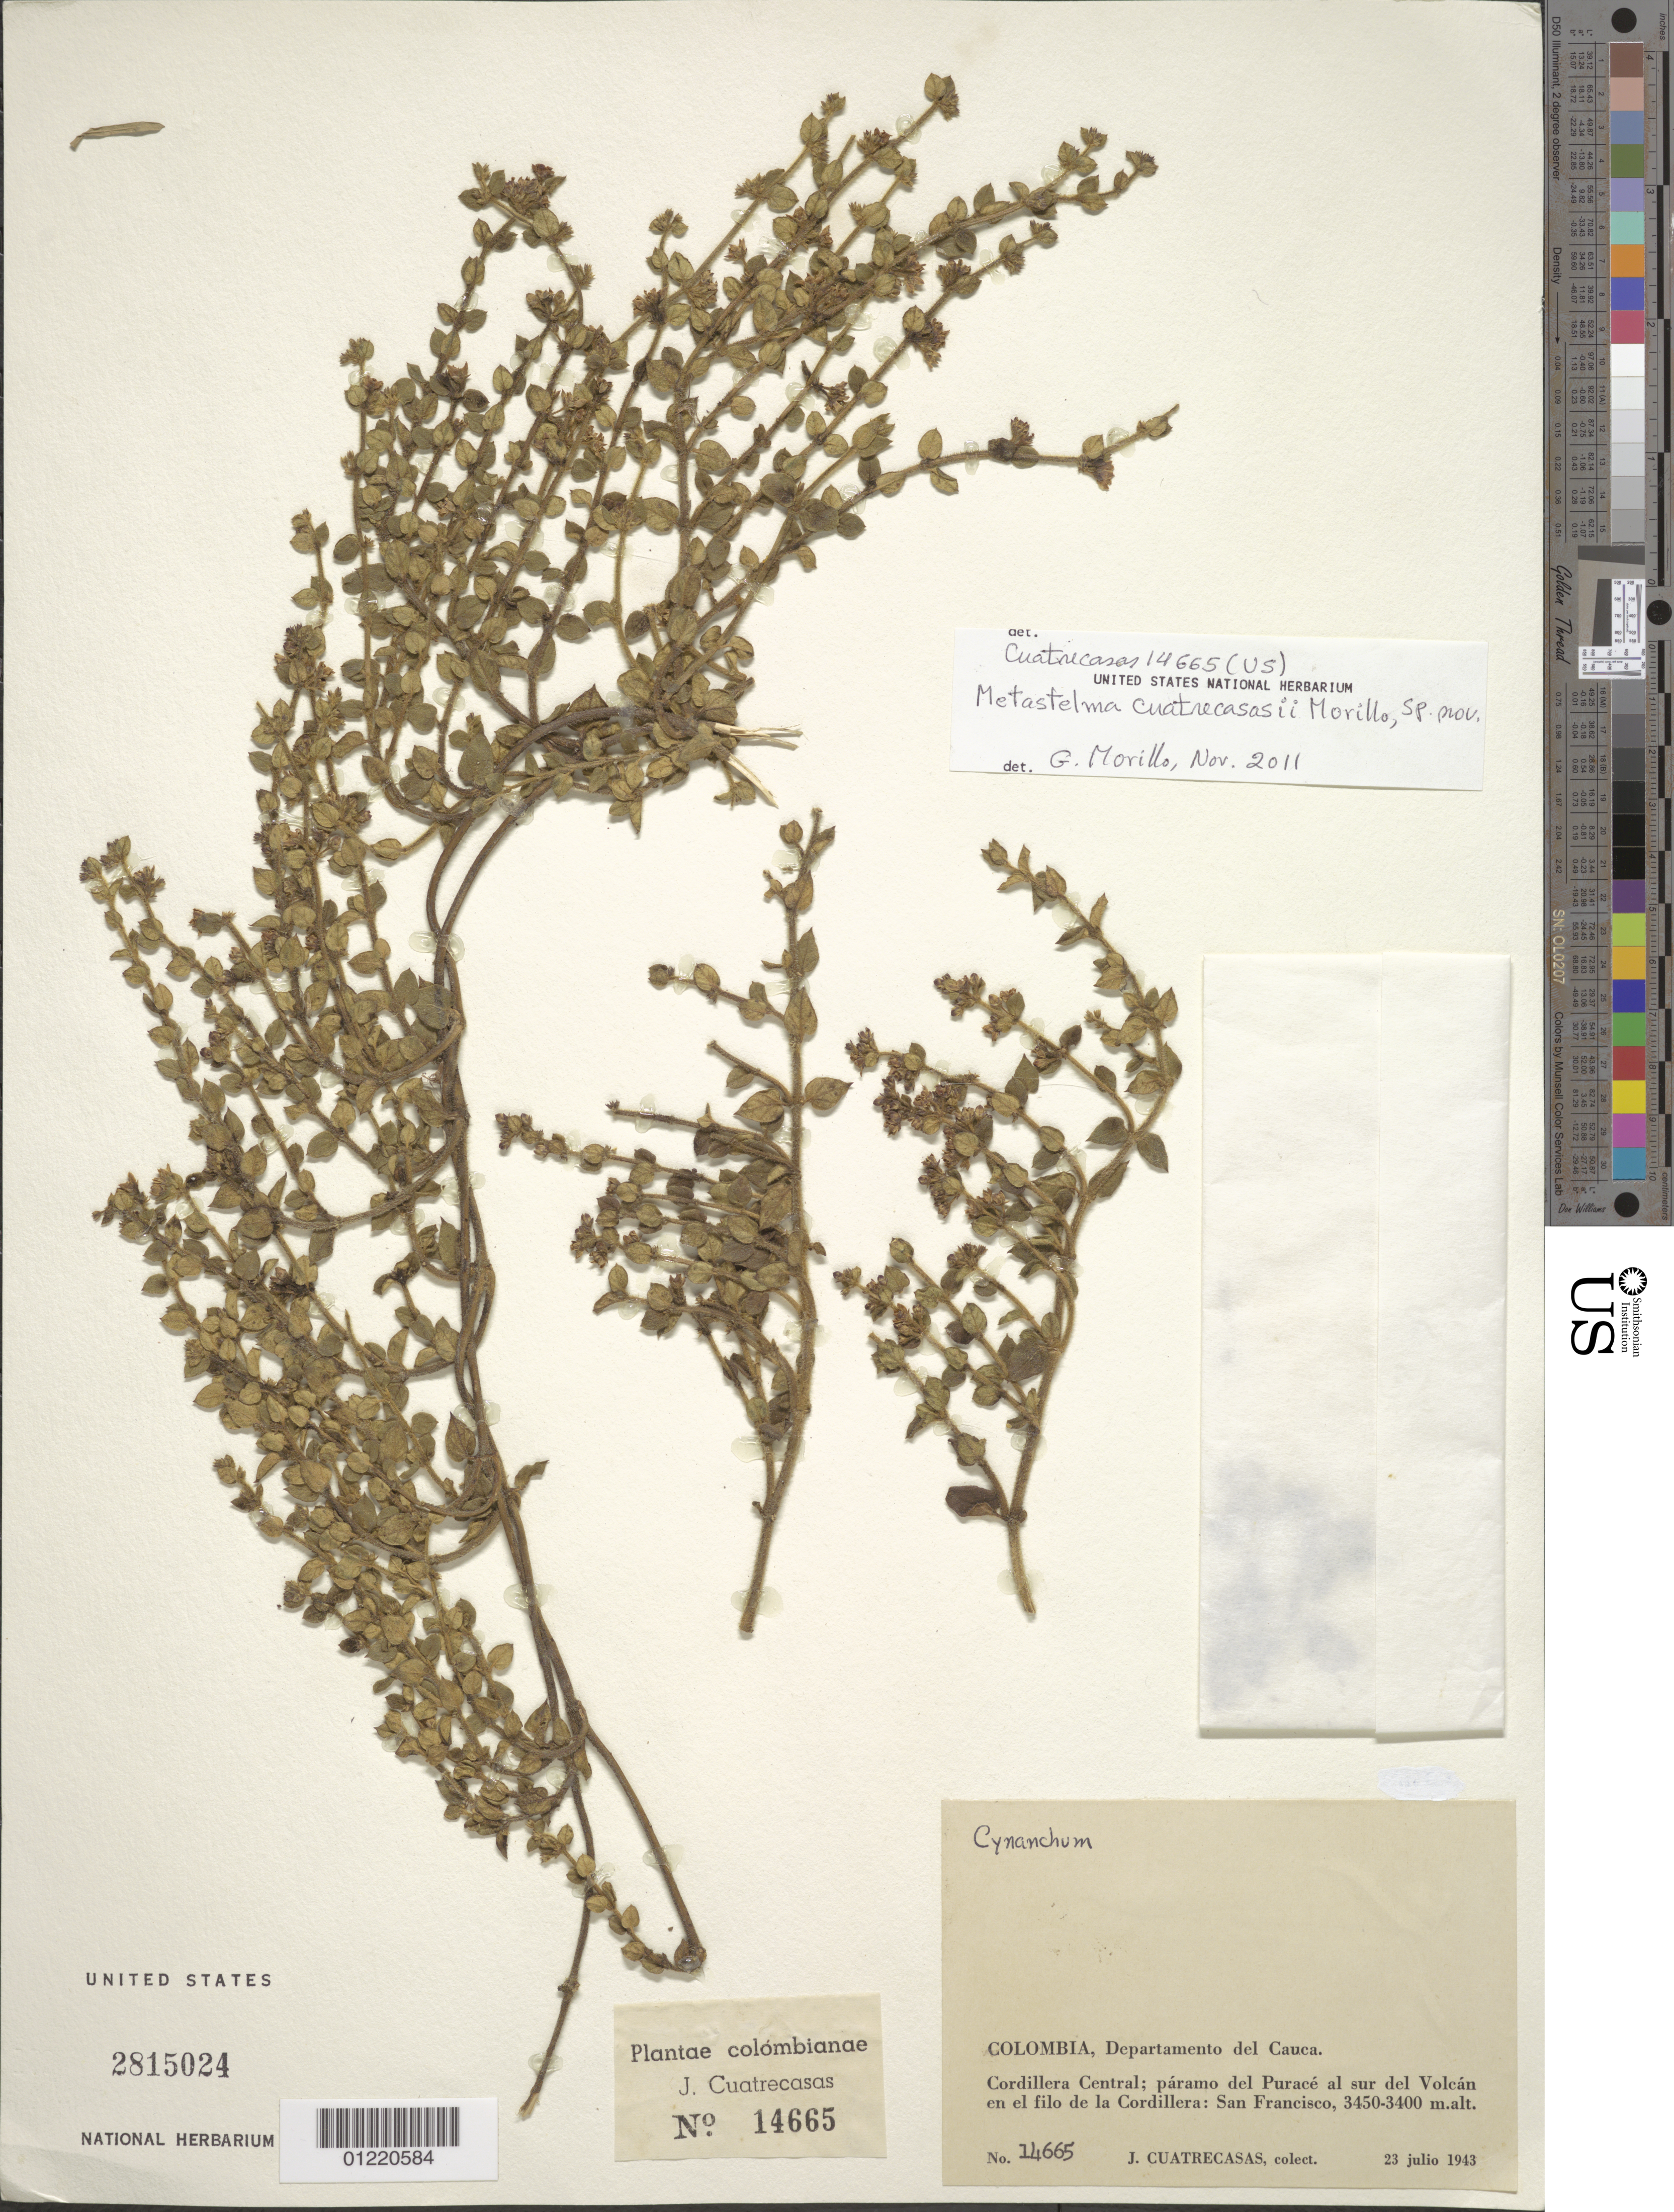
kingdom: Plantae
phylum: Tracheophyta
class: Magnoliopsida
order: Gentianales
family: Apocynaceae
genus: Scyphostelma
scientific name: Scyphostelma sp.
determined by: Liede-Schumann, Sigrid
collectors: J. Cuatrecasas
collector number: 14665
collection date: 1943-07-23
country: Colombia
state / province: Cauca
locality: Cordillera Central, páramo del Puracé al sur del Volcán en el filo de la Cordillera, San Francisco.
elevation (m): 3400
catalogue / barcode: US 2815024